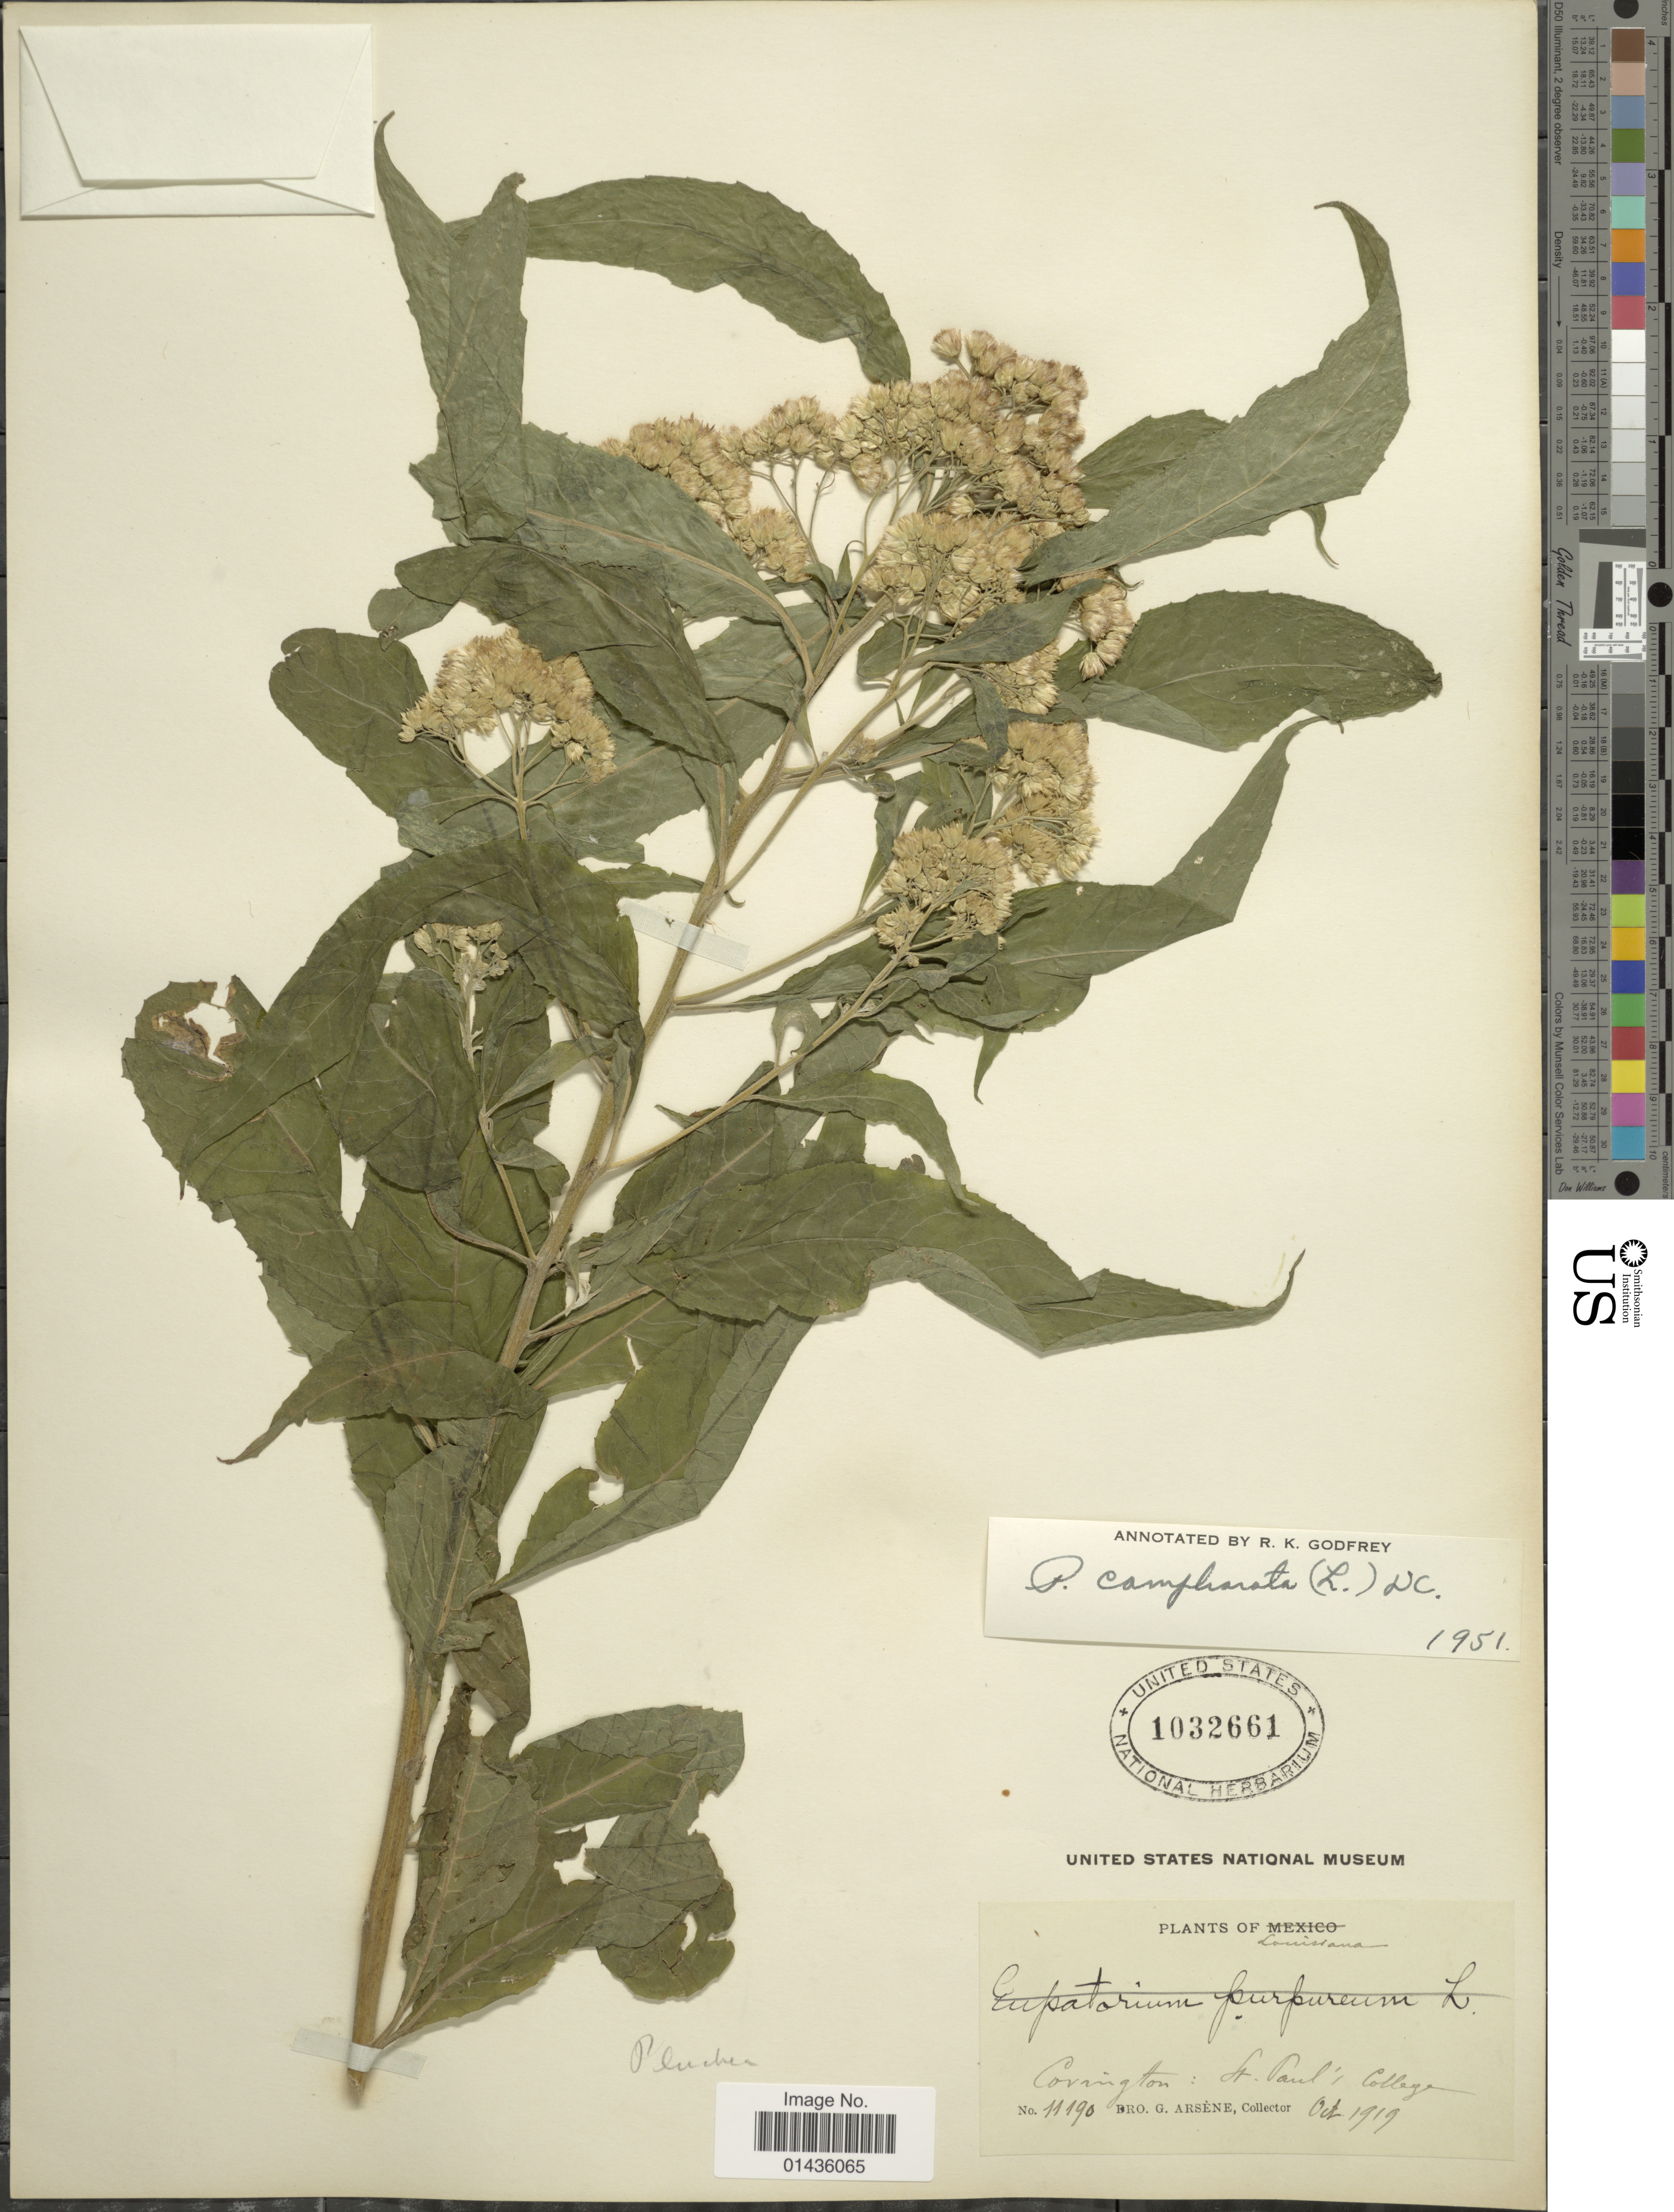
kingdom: Plantae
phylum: Tracheophyta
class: Magnoliopsida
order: Asterales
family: Asteraceae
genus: Pluchea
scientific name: Pluchea camphorata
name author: (L.) DC.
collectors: Bro. G. Arsène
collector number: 11190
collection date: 1919-10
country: United States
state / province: Louisiana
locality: Covington, St. Paul's College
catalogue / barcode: US 1032661